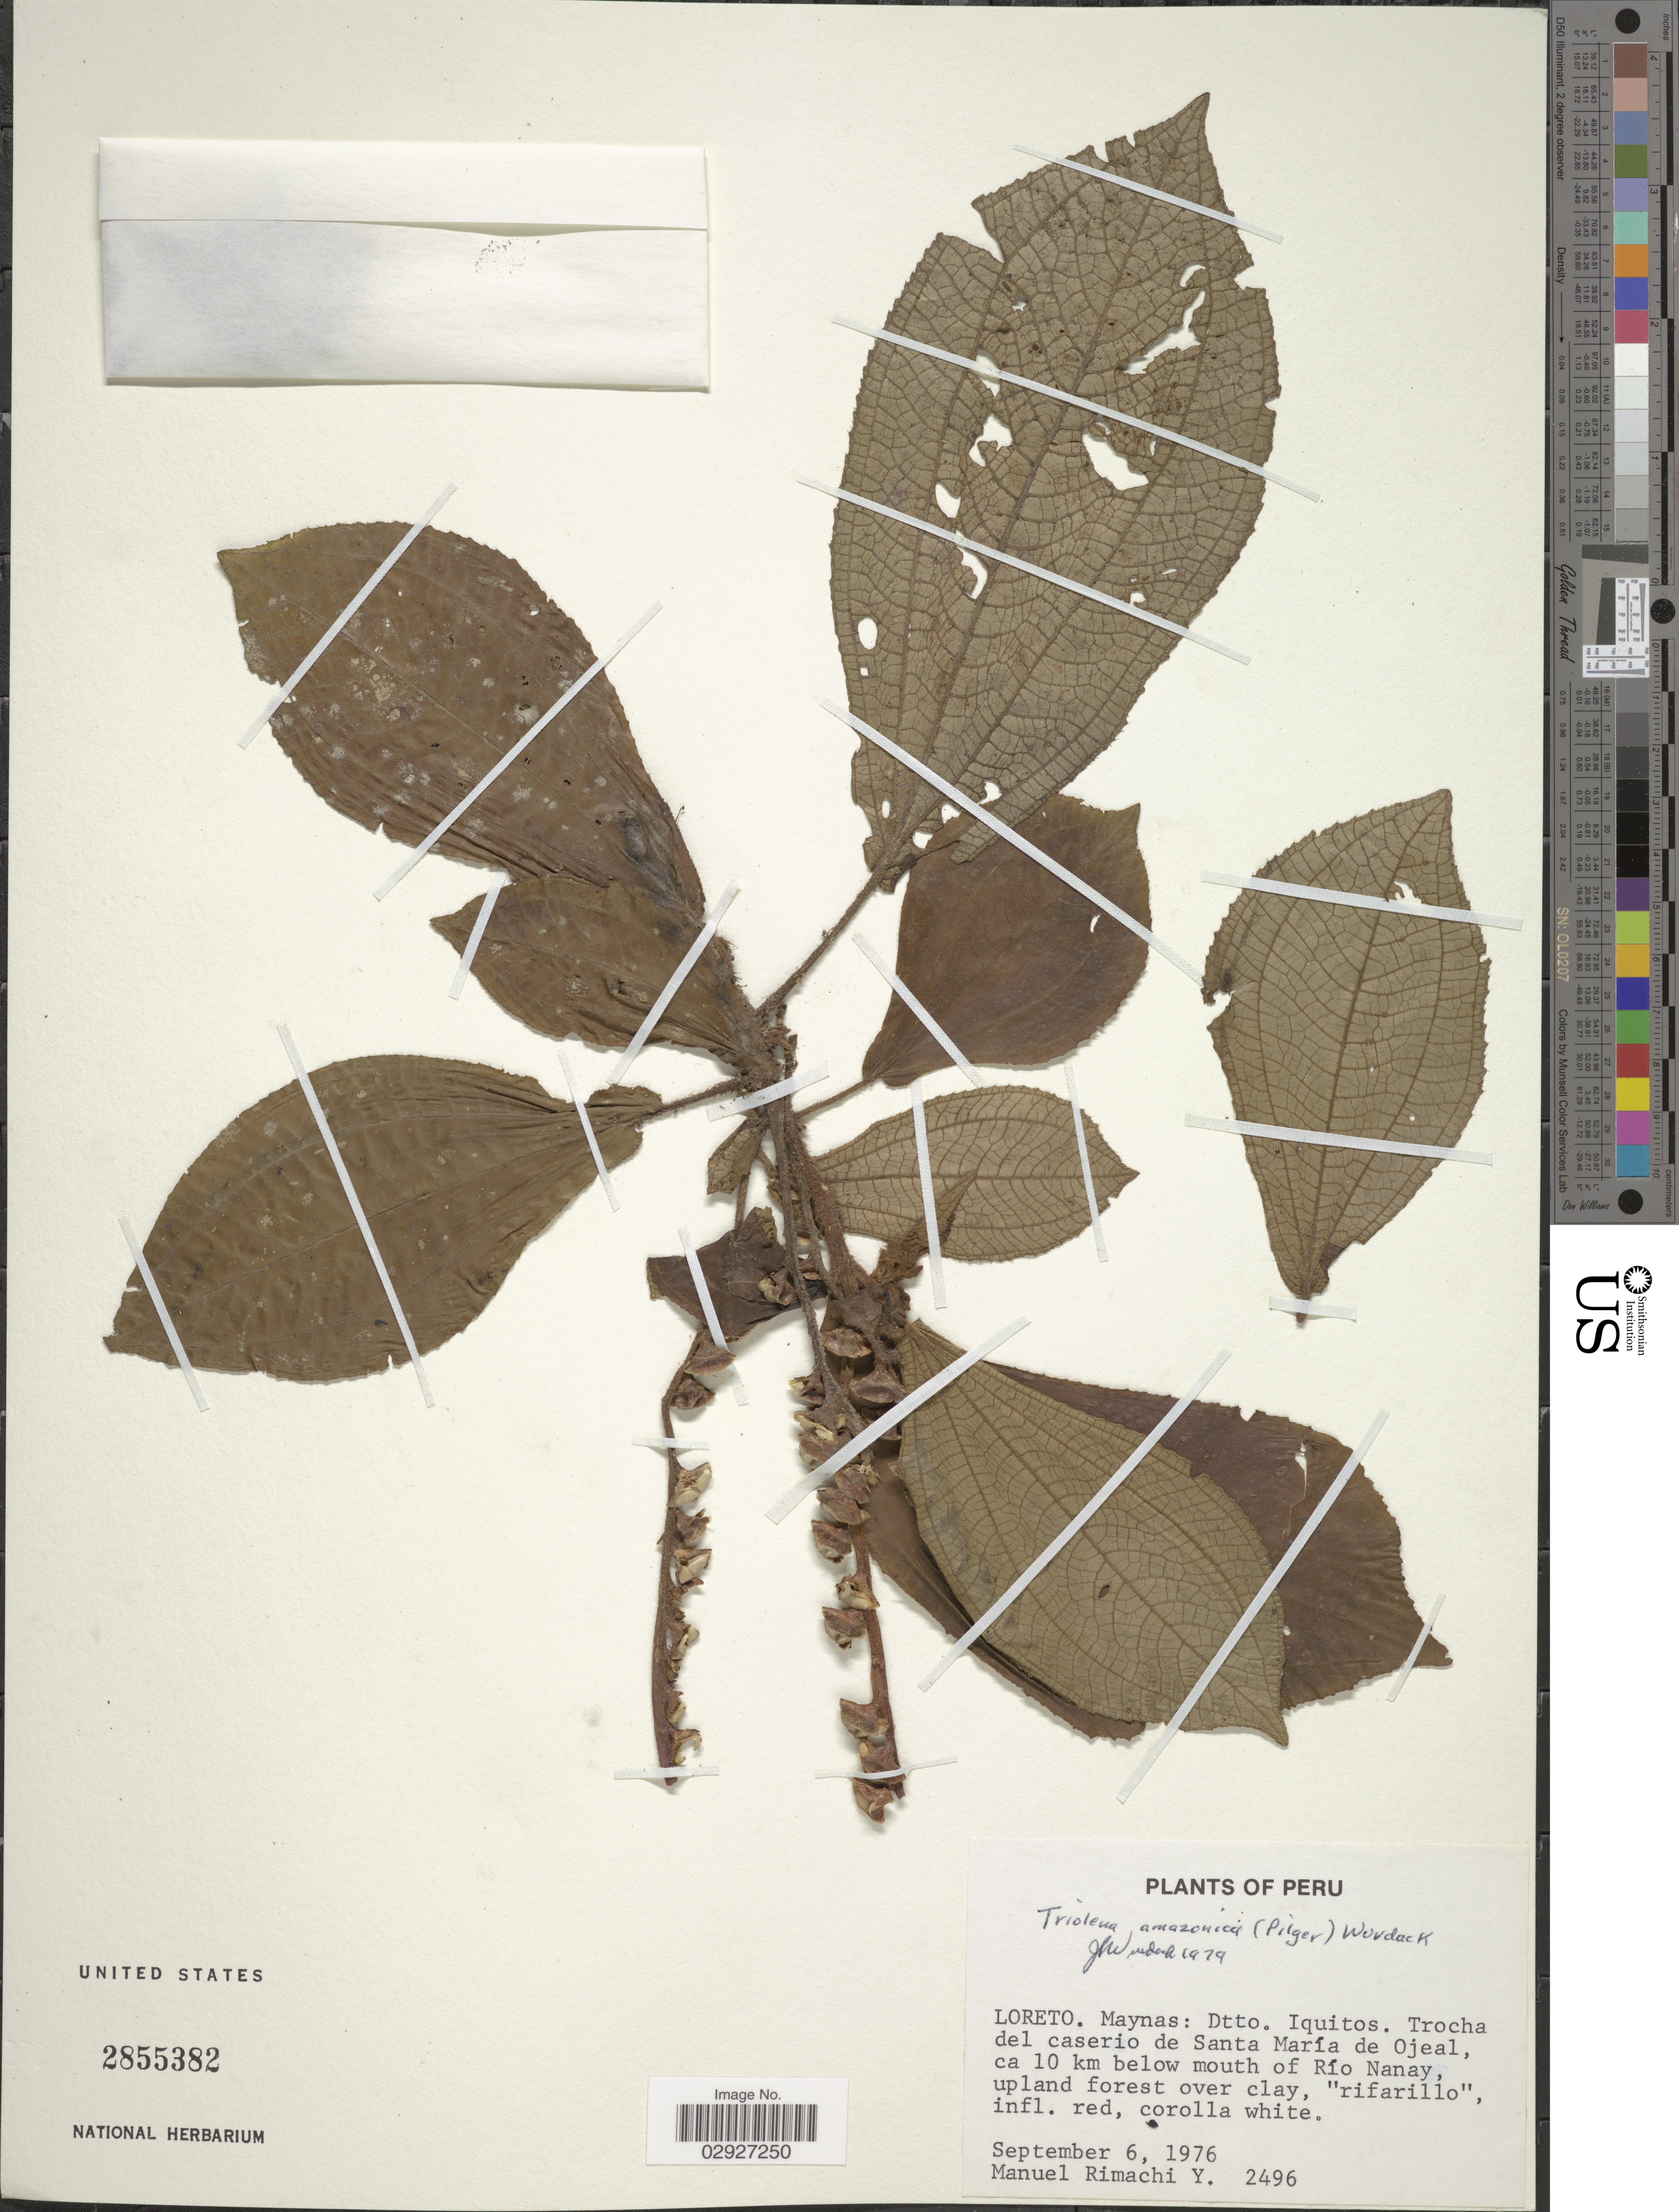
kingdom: Plantae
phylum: Tracheophyta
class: Magnoliopsida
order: Myrtales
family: Melastomataceae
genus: Triolena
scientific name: Triolena amazonica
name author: (Pilg.)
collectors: M. Rimachi Y.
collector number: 2496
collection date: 1976-09-06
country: Peru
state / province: Loreto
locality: Maynas, Dtto. Iquitos, Trocha del caserio de Santa María de Ojeal, ca 10 km below mouth of Río Nanay.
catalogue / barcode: US 2855382